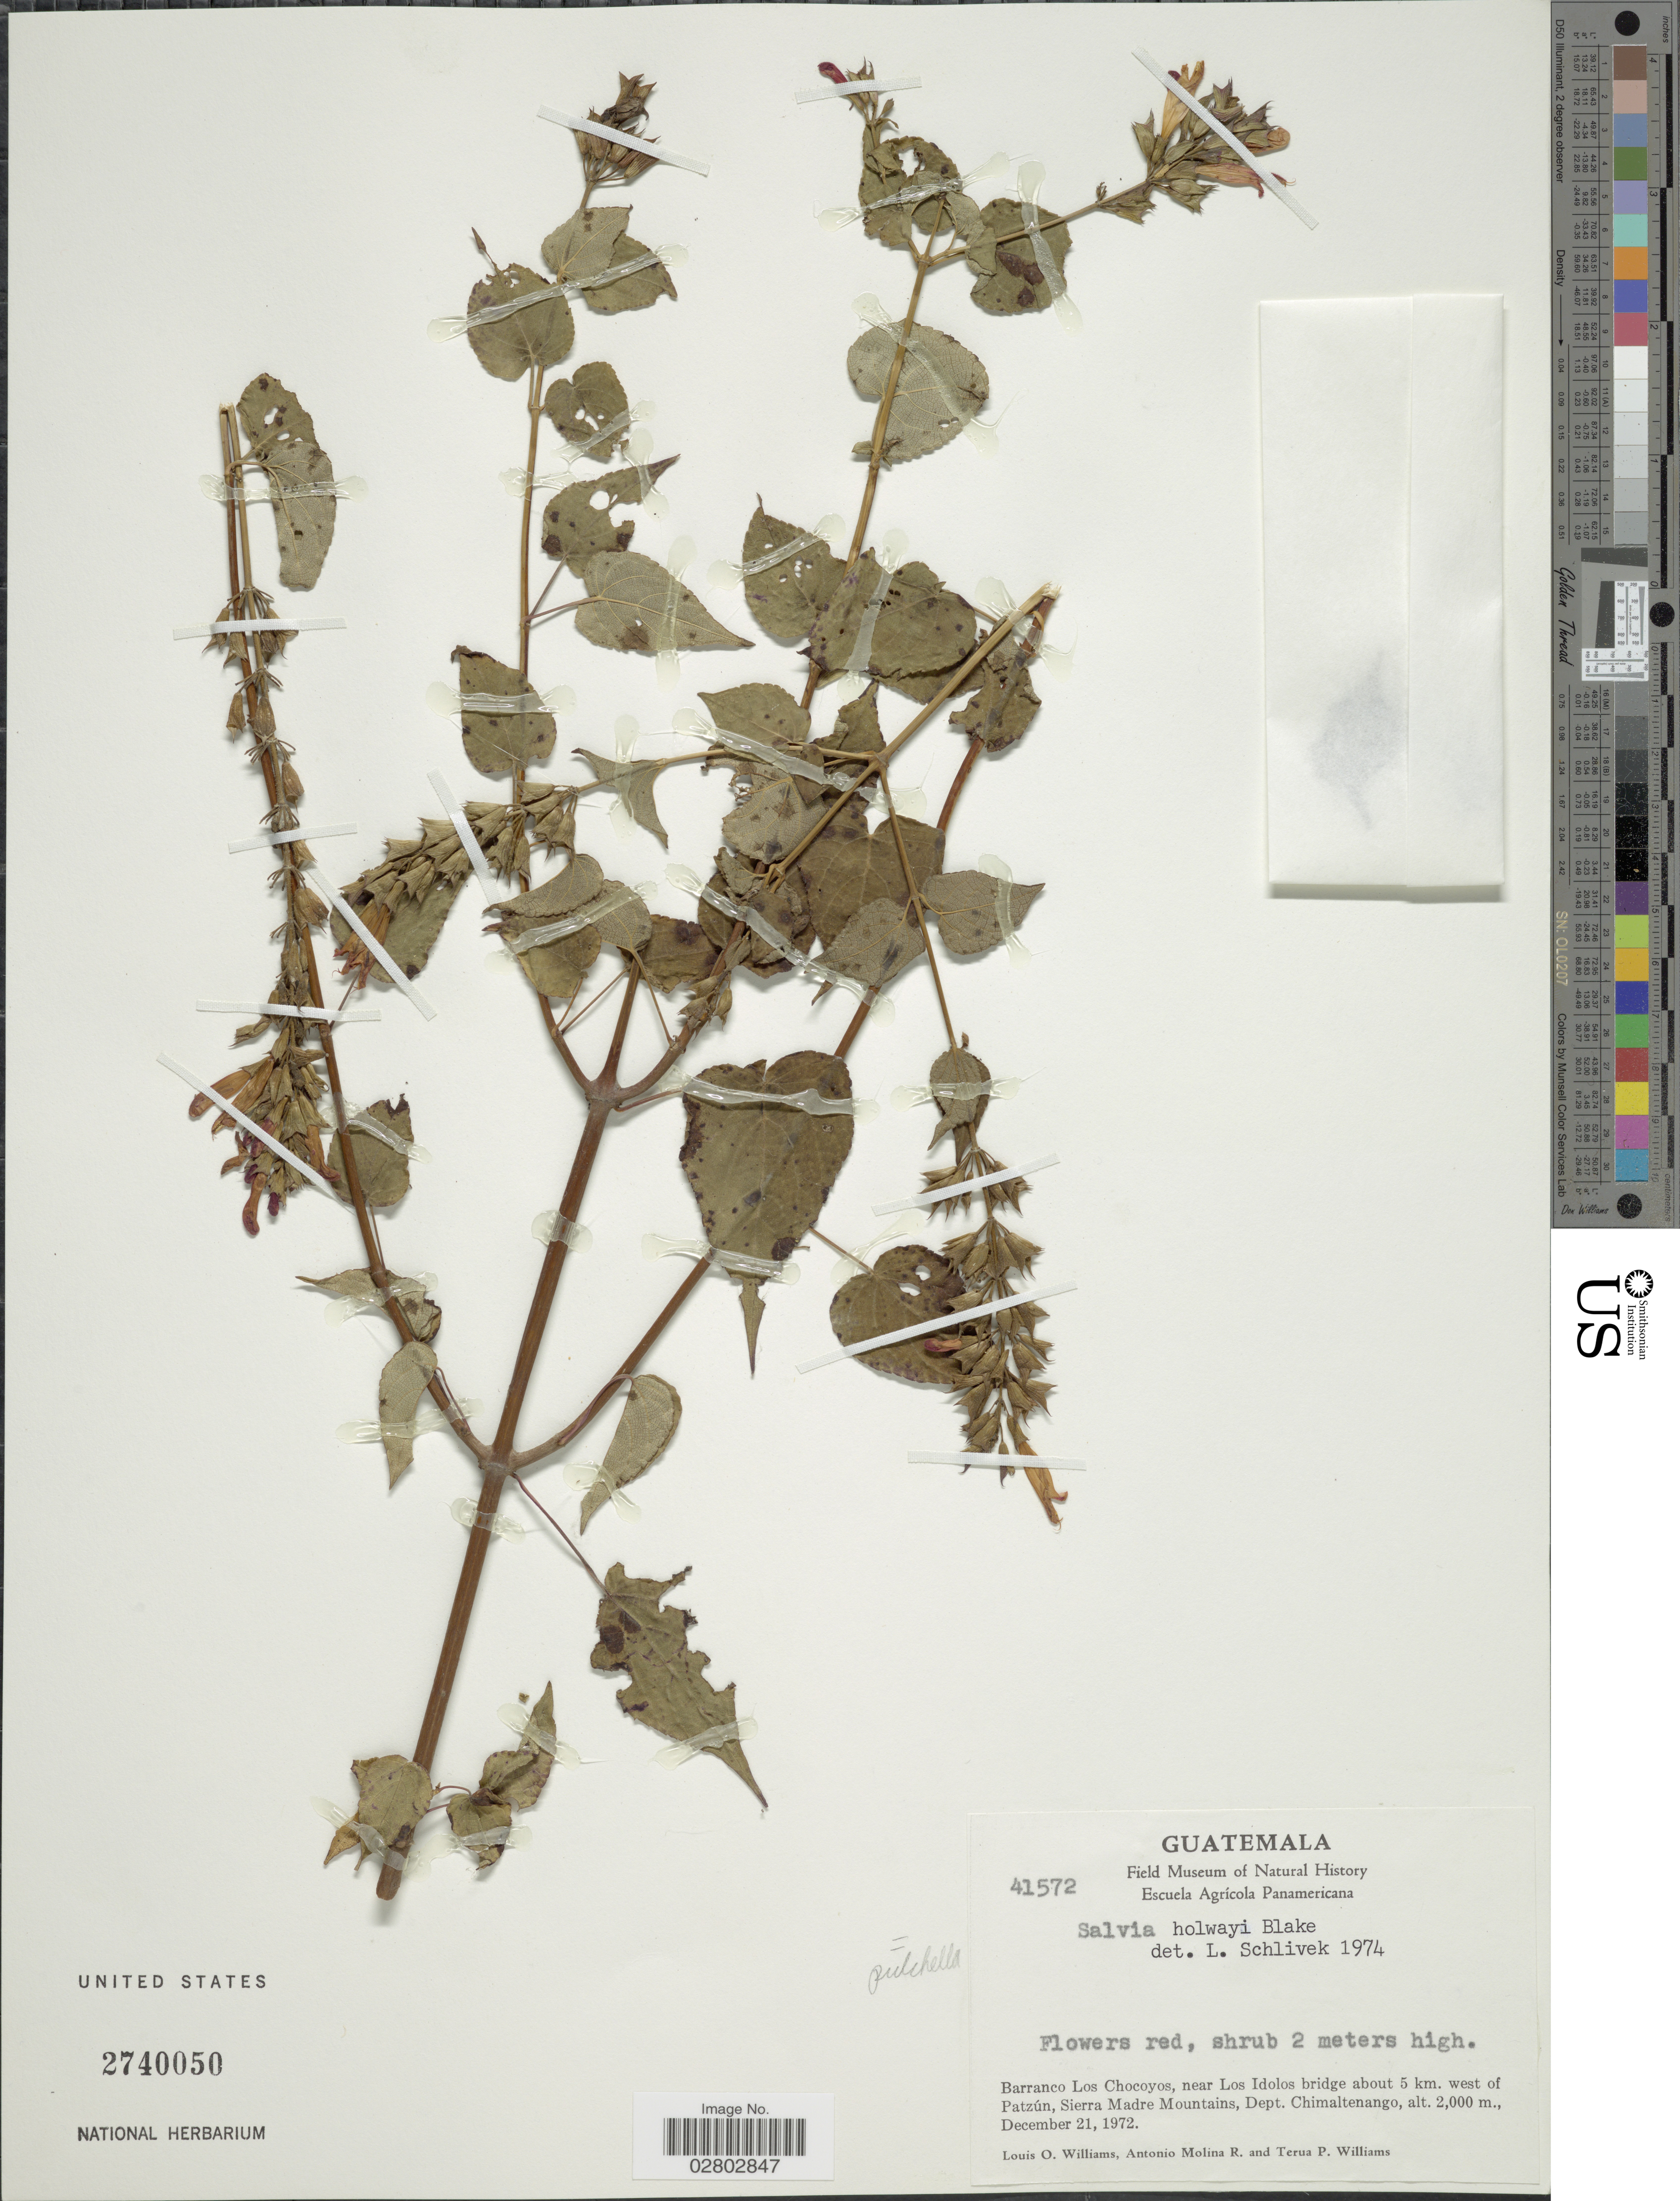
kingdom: Plantae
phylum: Tracheophyta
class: Magnoliopsida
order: Lamiales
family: Lamiaceae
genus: Salvia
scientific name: Salvia pulchella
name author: DC.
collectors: L. O. Williams, A. Molina R. & T. Williams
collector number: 41572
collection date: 1972-12-21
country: Guatemala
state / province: Chimaltenango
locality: Barranco Los Chocoyos, near Los Idolos bridge about 5 km. west of Patzún, Sierra Madre Mountains, Dept. Chimaltenango.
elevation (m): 2000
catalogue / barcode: US 2740050